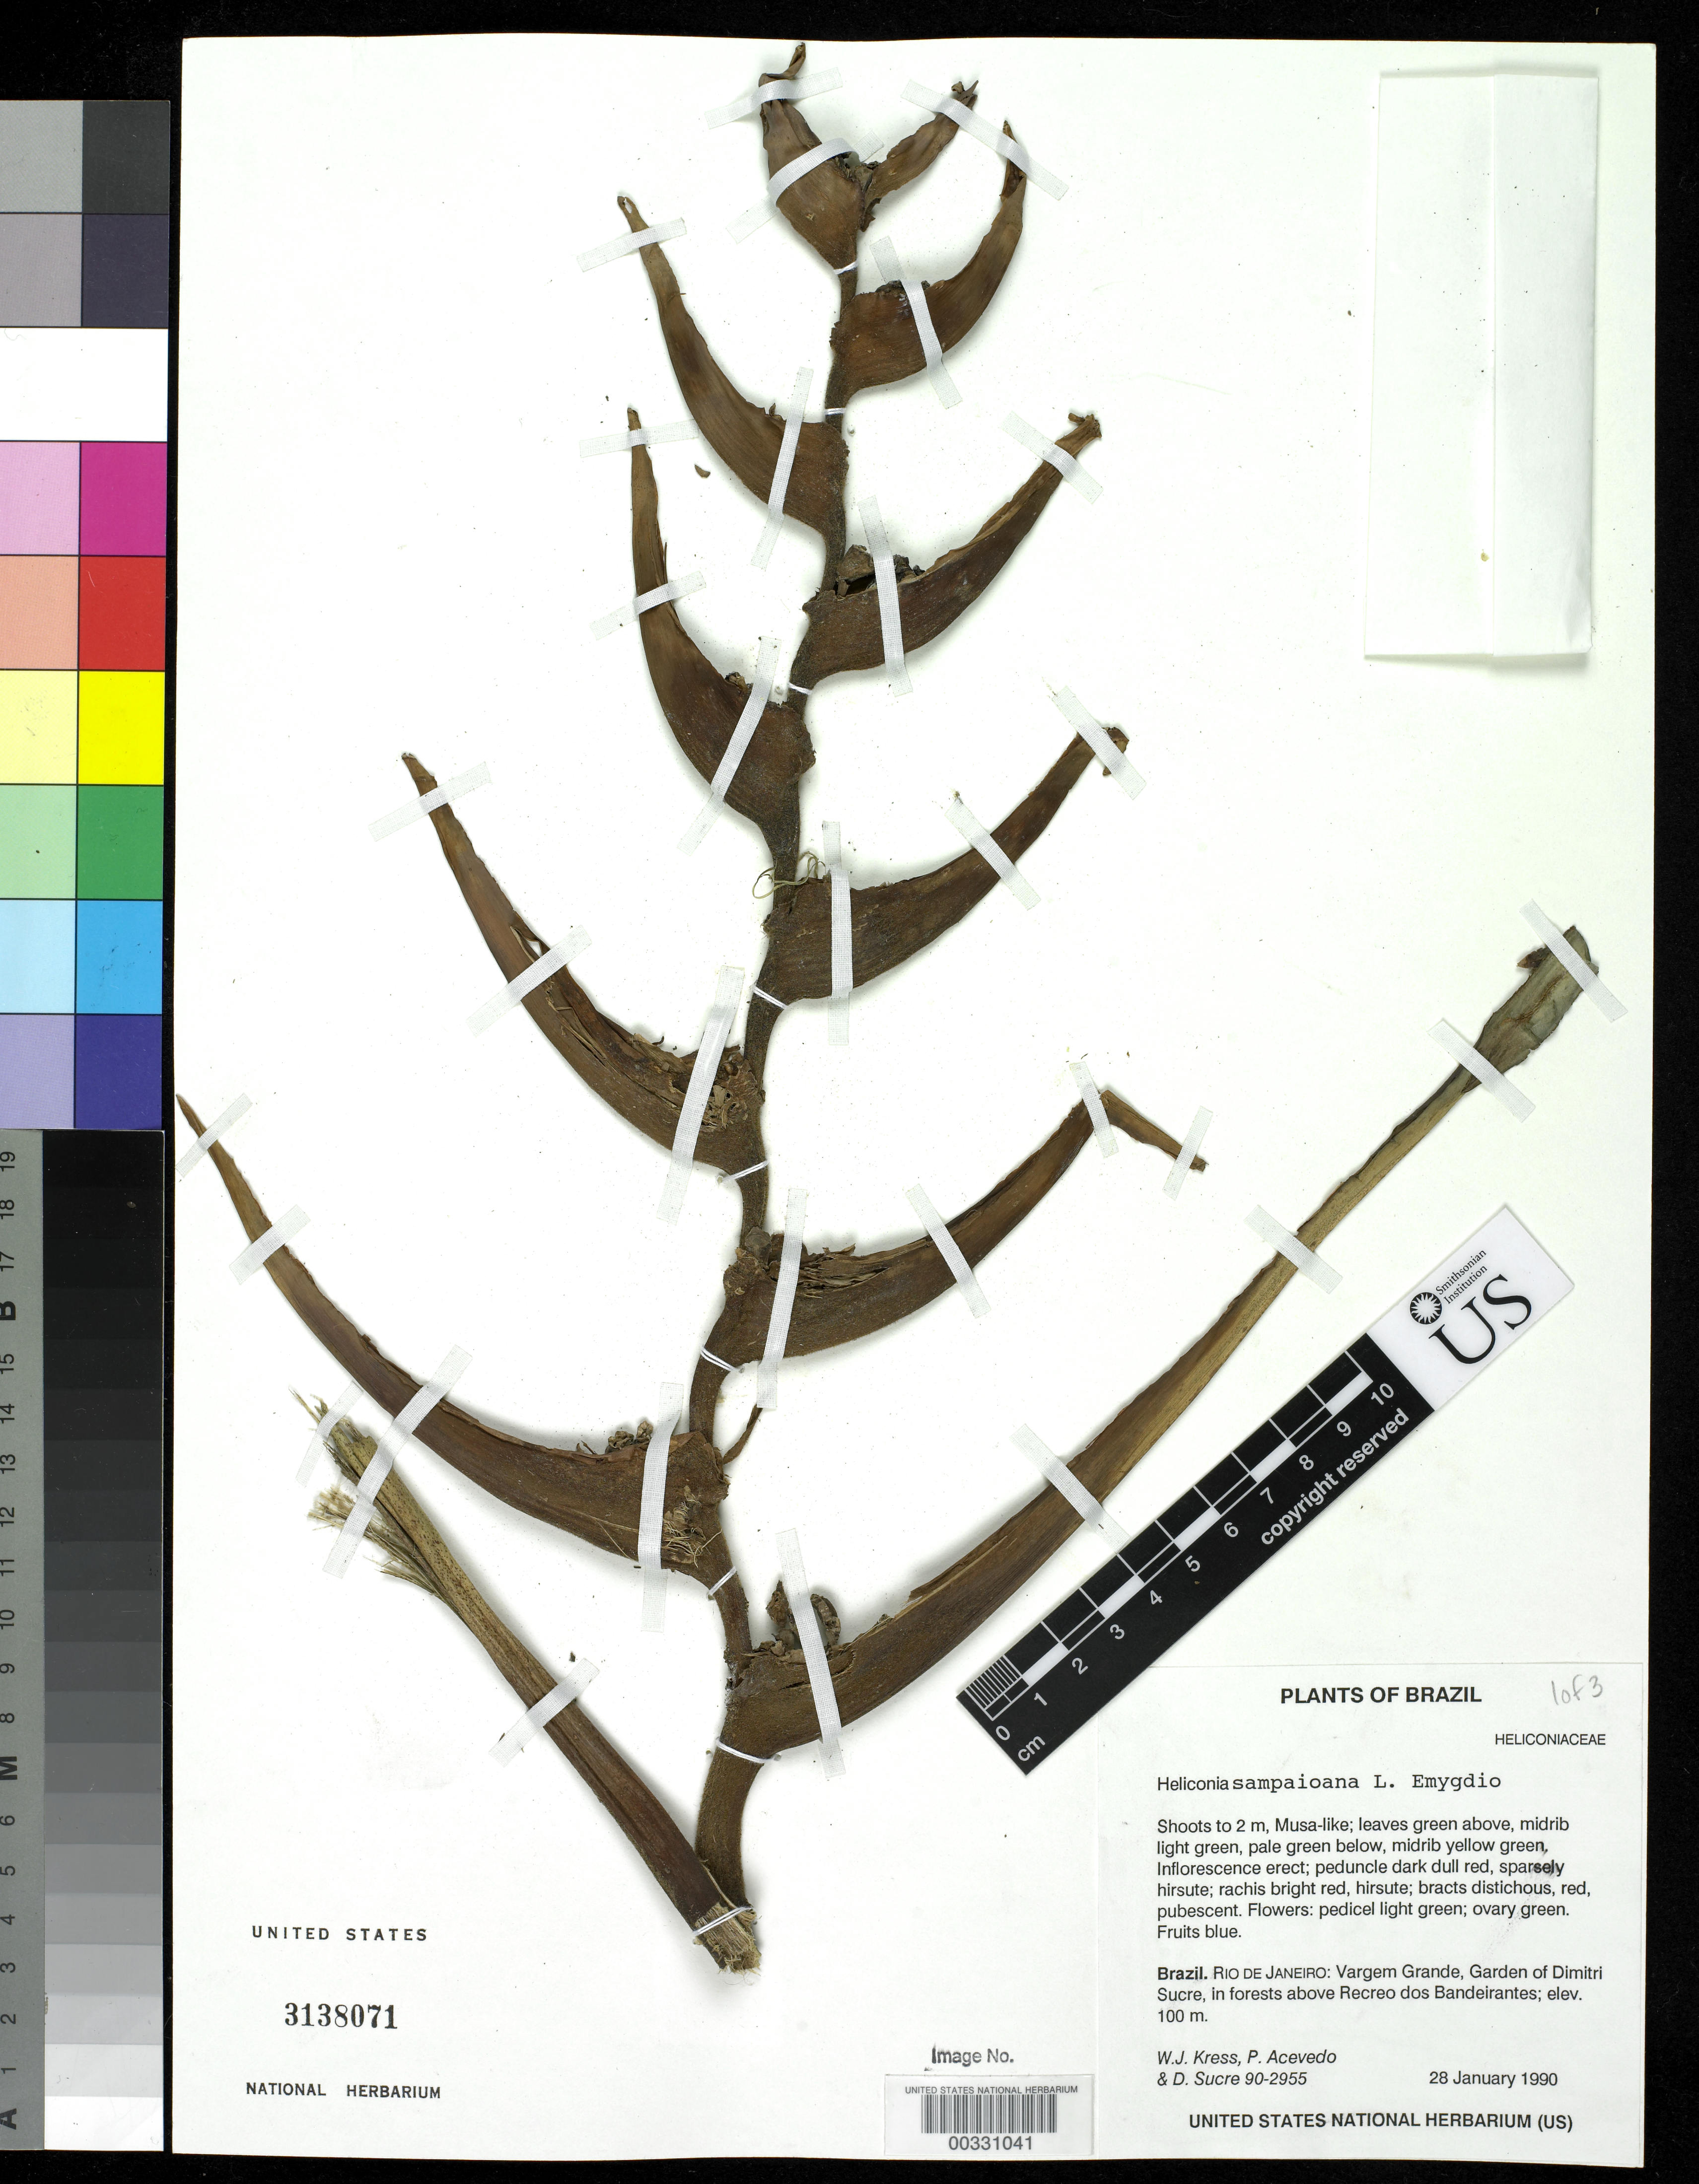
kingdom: Plantae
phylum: Tracheophyta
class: Liliopsida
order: Zingiberales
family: Heliconiaceae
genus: Heliconia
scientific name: Heliconia sampaioana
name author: Emygdio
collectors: W. J. Kress, P. Acevedo-Rodr. & D. Sucre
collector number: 90-2955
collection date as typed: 28 Jan 1990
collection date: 1990-01-28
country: Brazil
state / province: Rio de Janeiro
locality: Vargem grande, garden of dimitri sucre, in forests above recreo dos bandeirantes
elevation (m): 100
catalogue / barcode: US 3138071